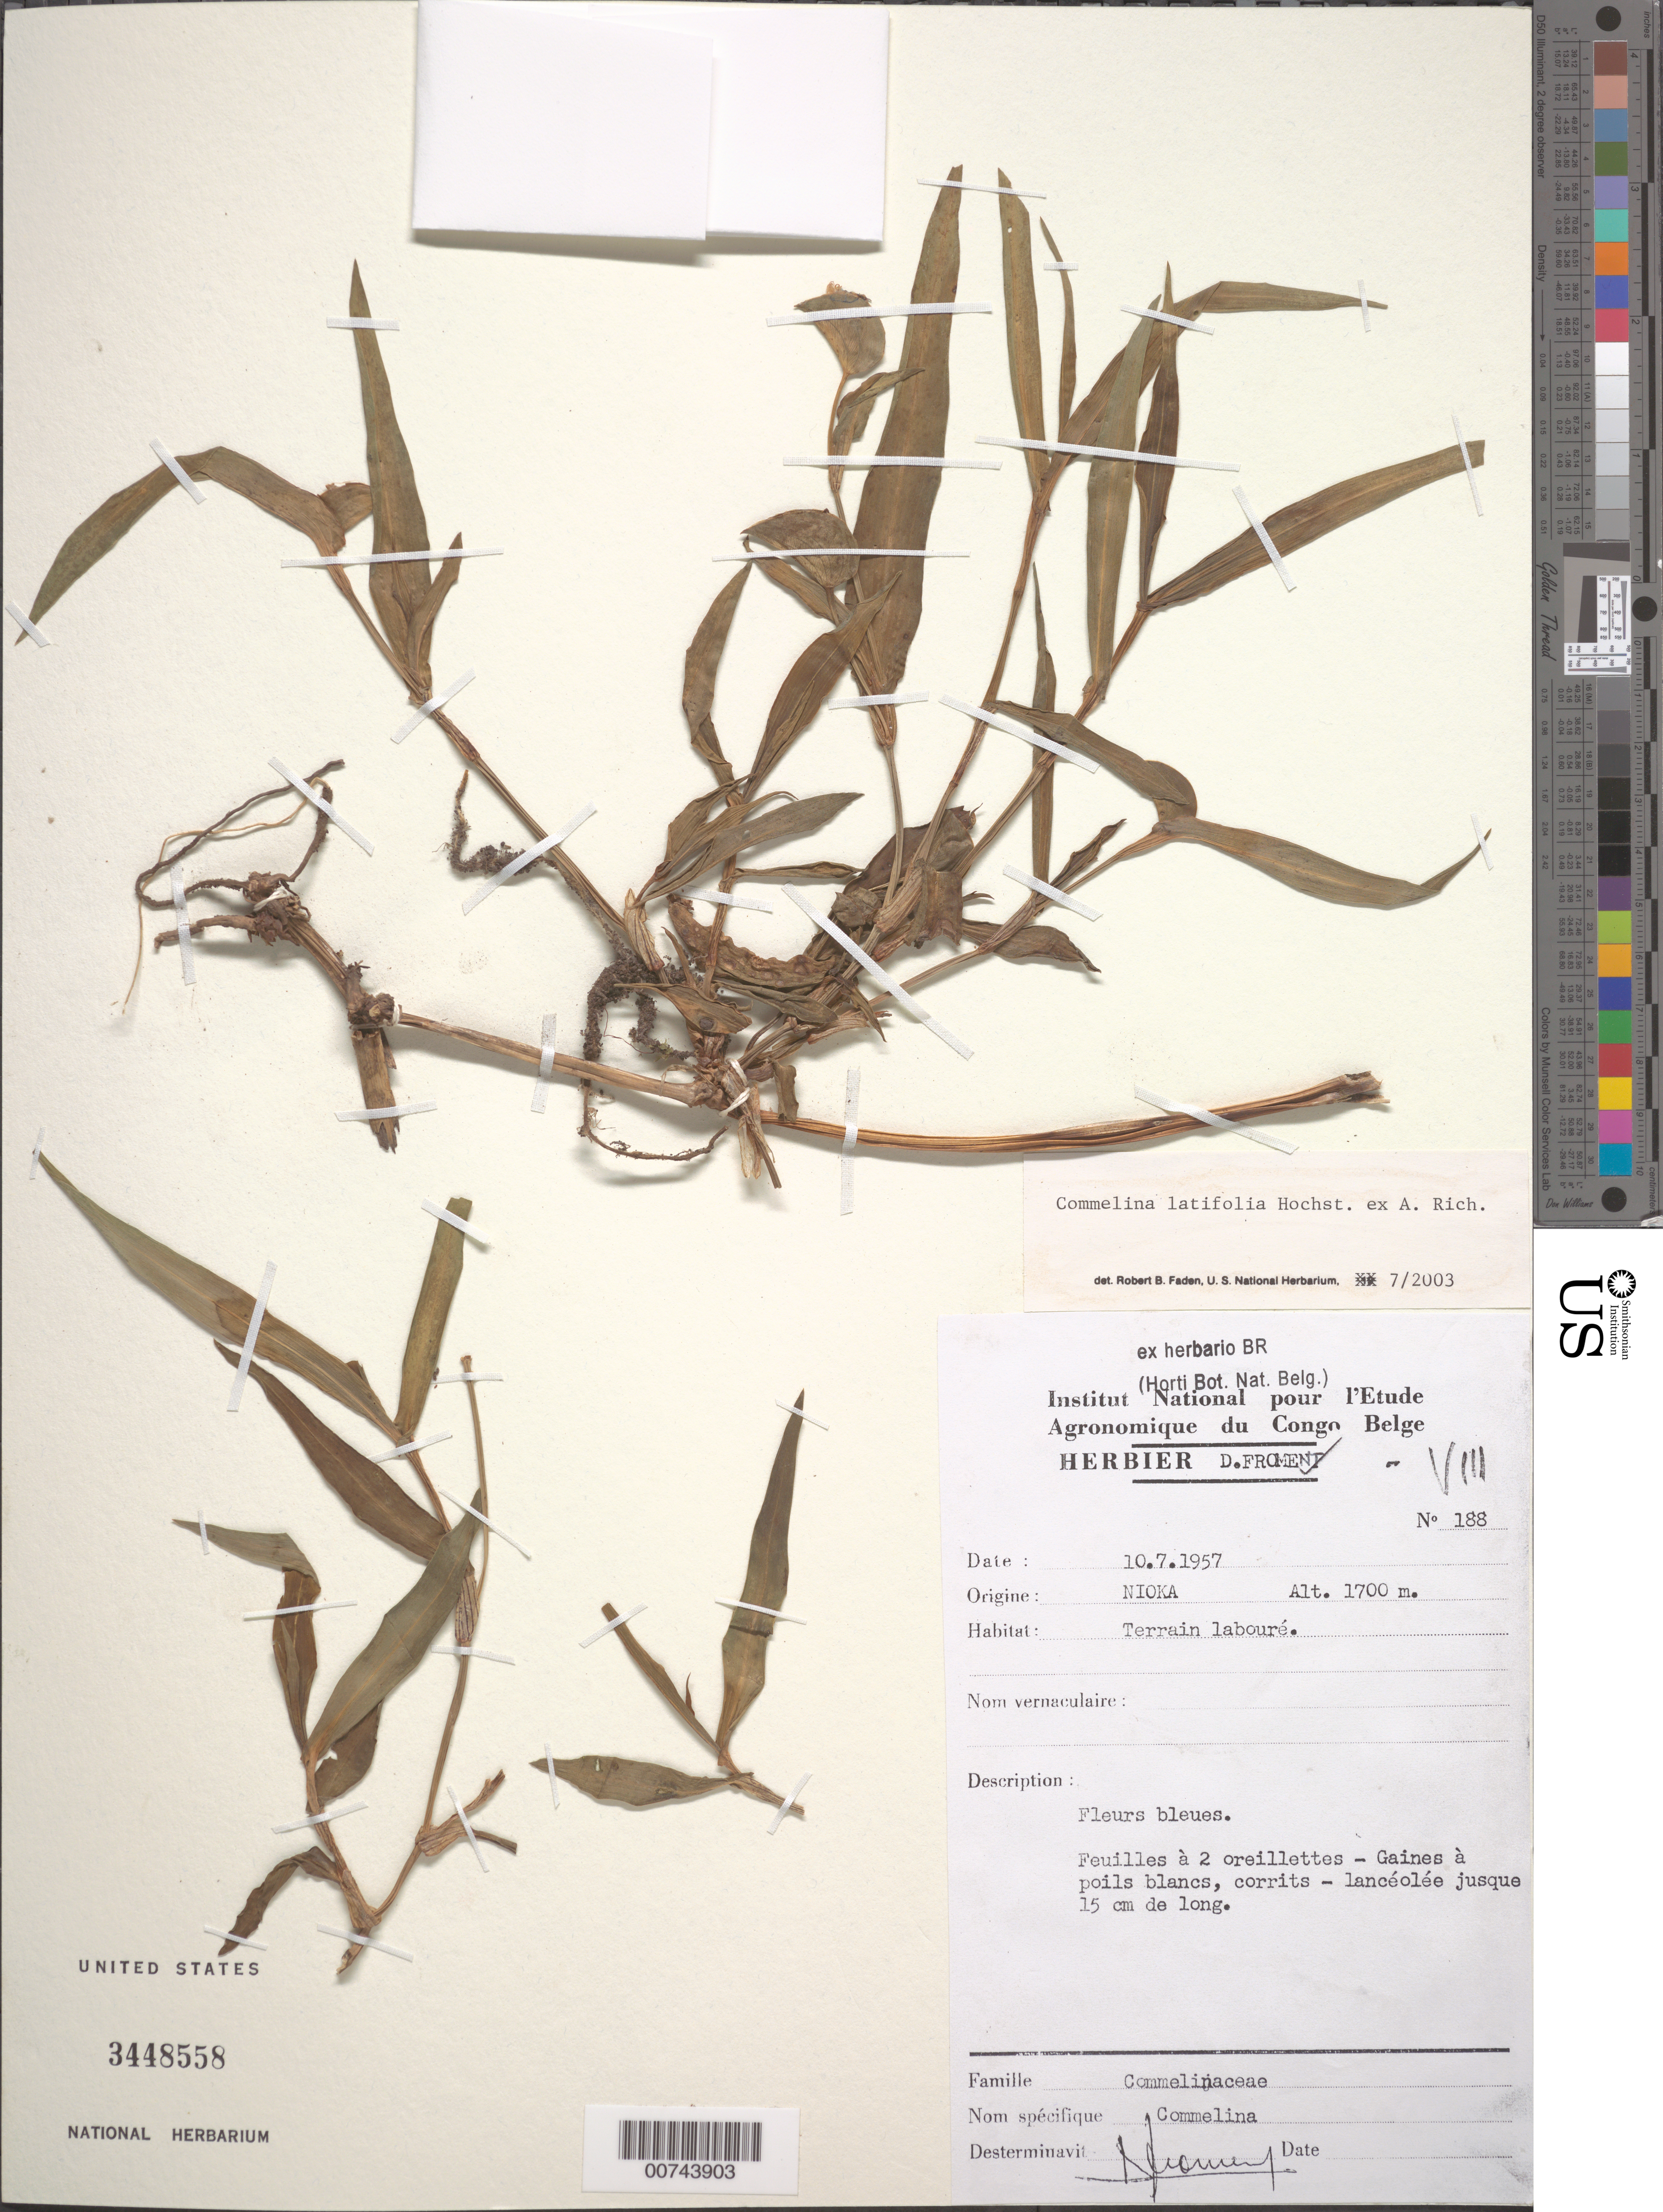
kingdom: Plantae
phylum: Tracheophyta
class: Liliopsida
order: Commelinales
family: Commelinaceae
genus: Commelina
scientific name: Commelina latifolia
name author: Hochst. ex A. Rich.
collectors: D. Froment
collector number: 188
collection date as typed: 10 Jul 1957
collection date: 1957-07-10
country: Congo, Democratic Republic of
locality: Nioka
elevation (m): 1700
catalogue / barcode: US 3448558